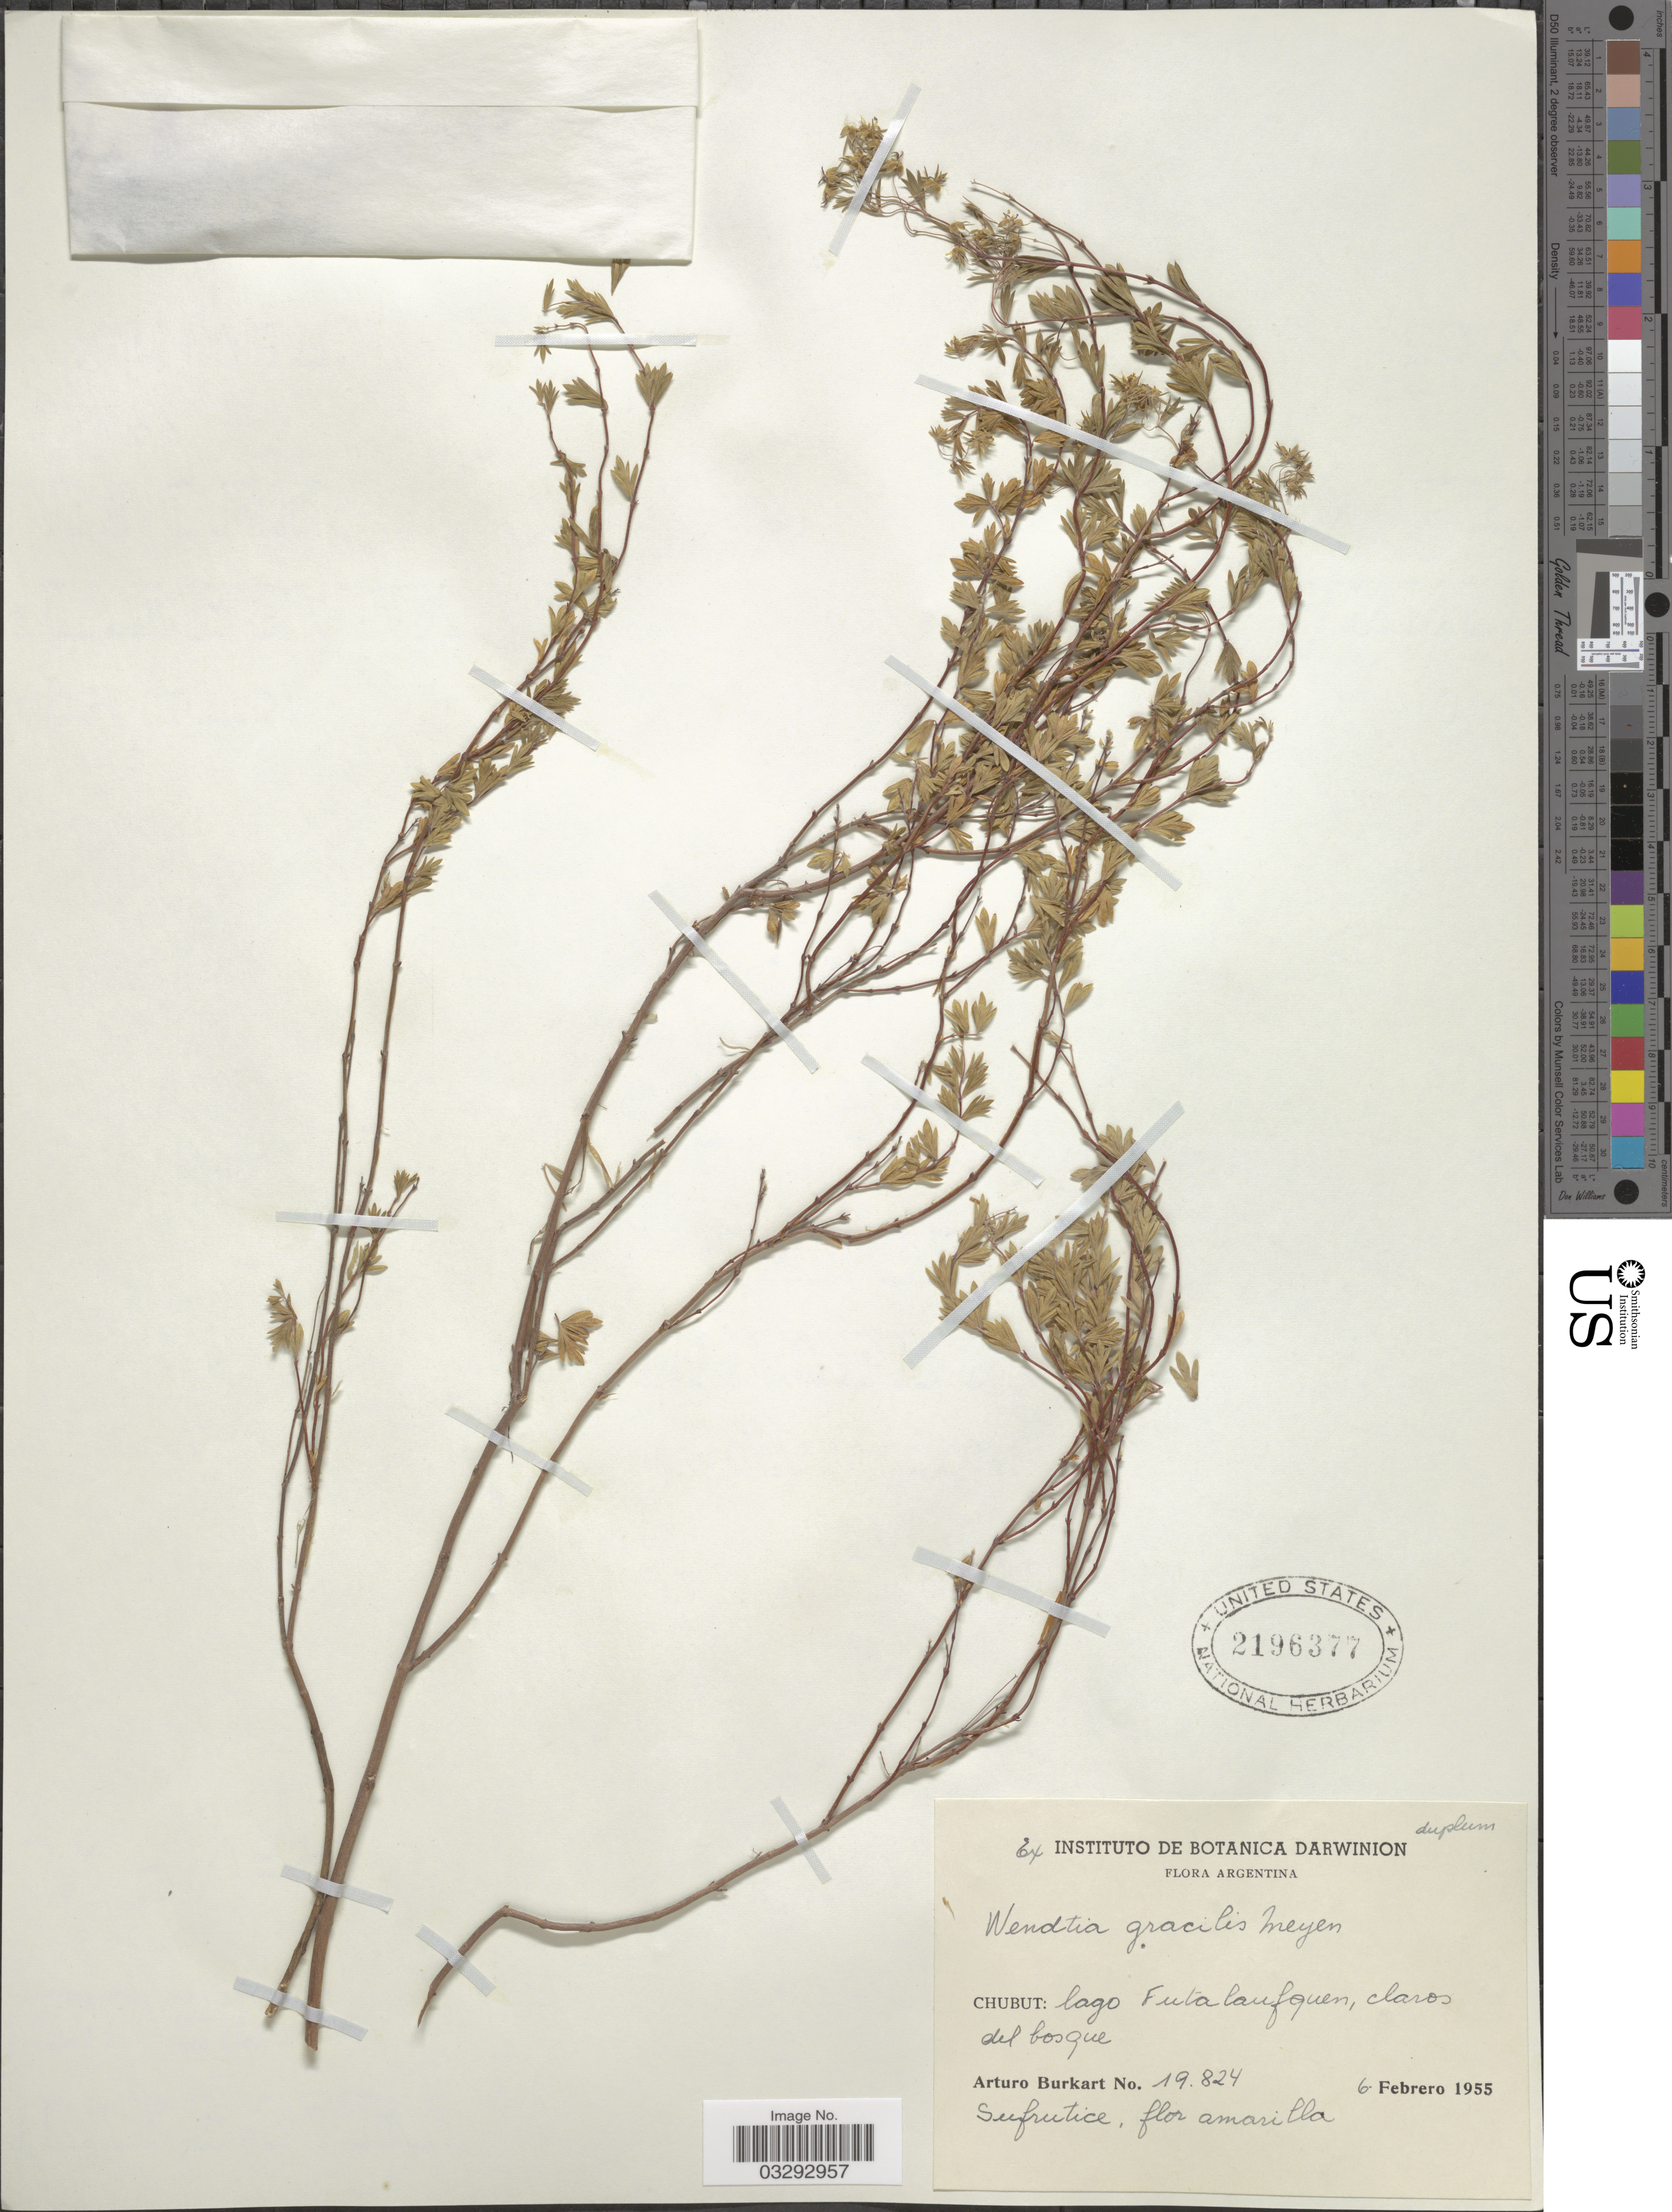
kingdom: Plantae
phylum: Tracheophyta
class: Magnoliopsida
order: Geraniales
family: Vivianiaceae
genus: Wendtia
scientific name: Wendtia gracilis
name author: Meyen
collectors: A. E. Burkart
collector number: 19824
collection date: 1955-02-06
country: Argentina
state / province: Chubut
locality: Lago Futalaufquen.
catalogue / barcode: US 2196377